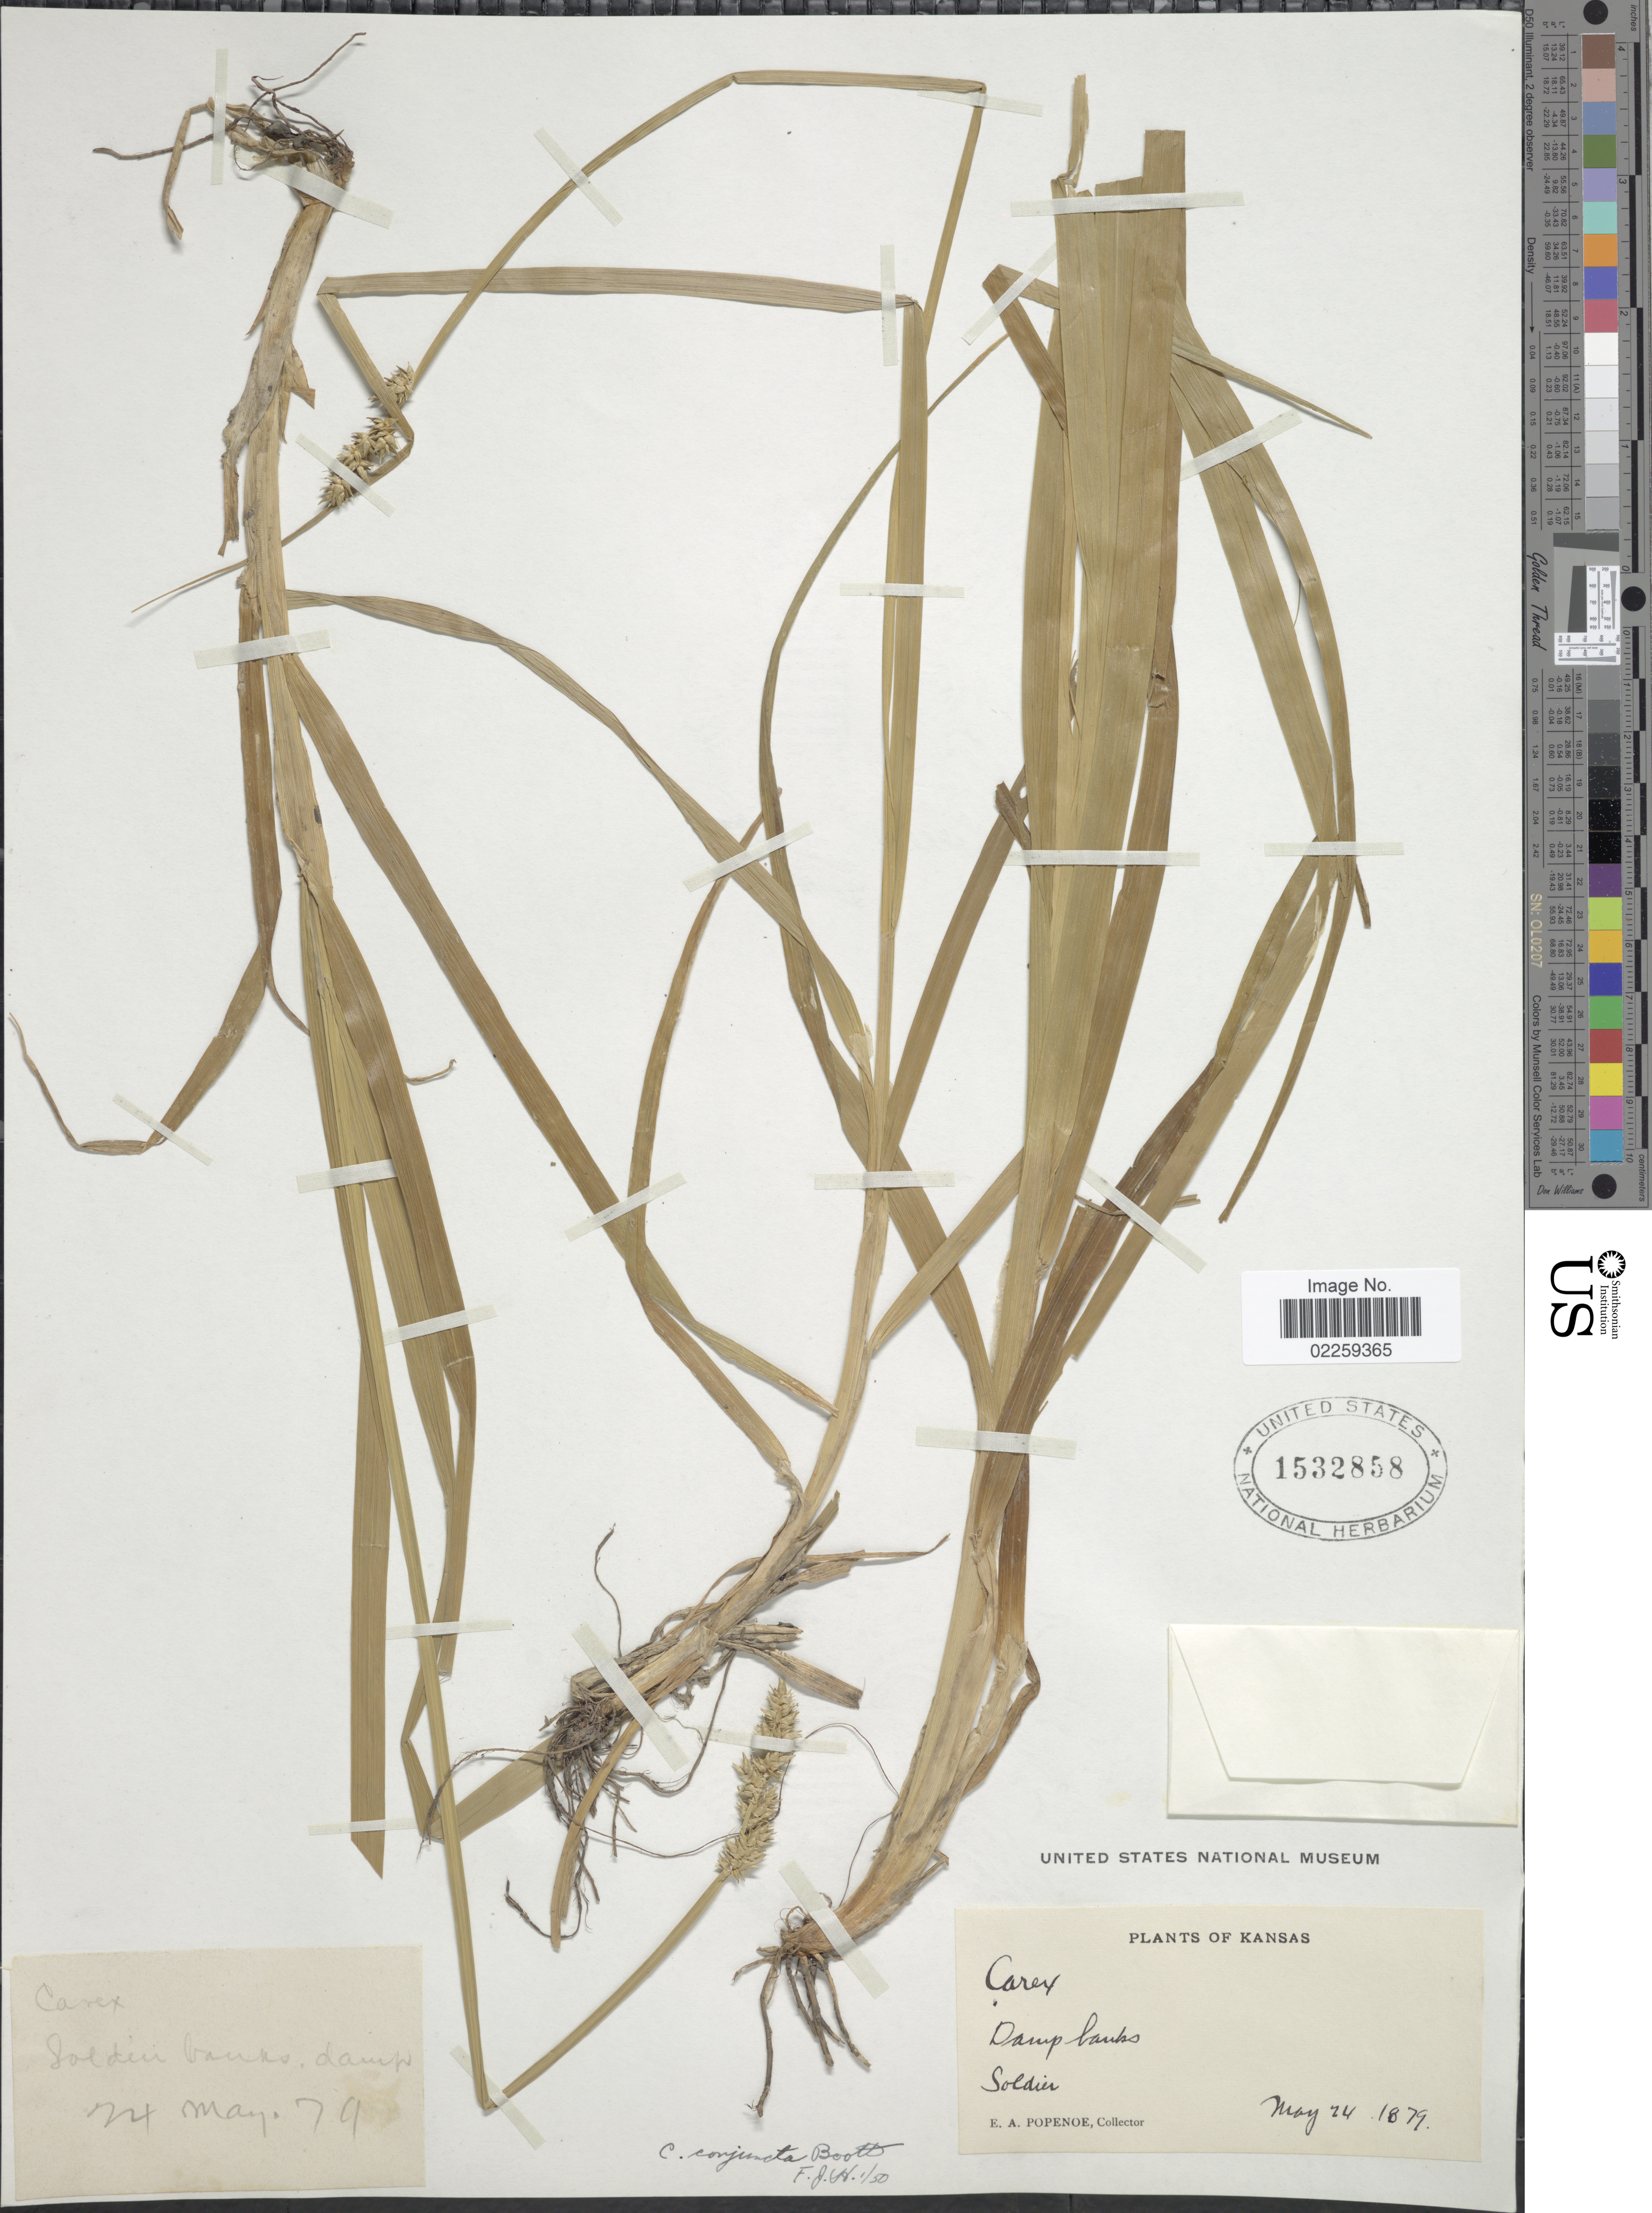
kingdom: Plantae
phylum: Tracheophyta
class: Liliopsida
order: Poales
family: Cyperaceae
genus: Carex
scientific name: Carex conjuncta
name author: Boott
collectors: E. A. Popenoe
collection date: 1879-05-24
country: United States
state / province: Kansas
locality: Soldier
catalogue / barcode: US 1532858